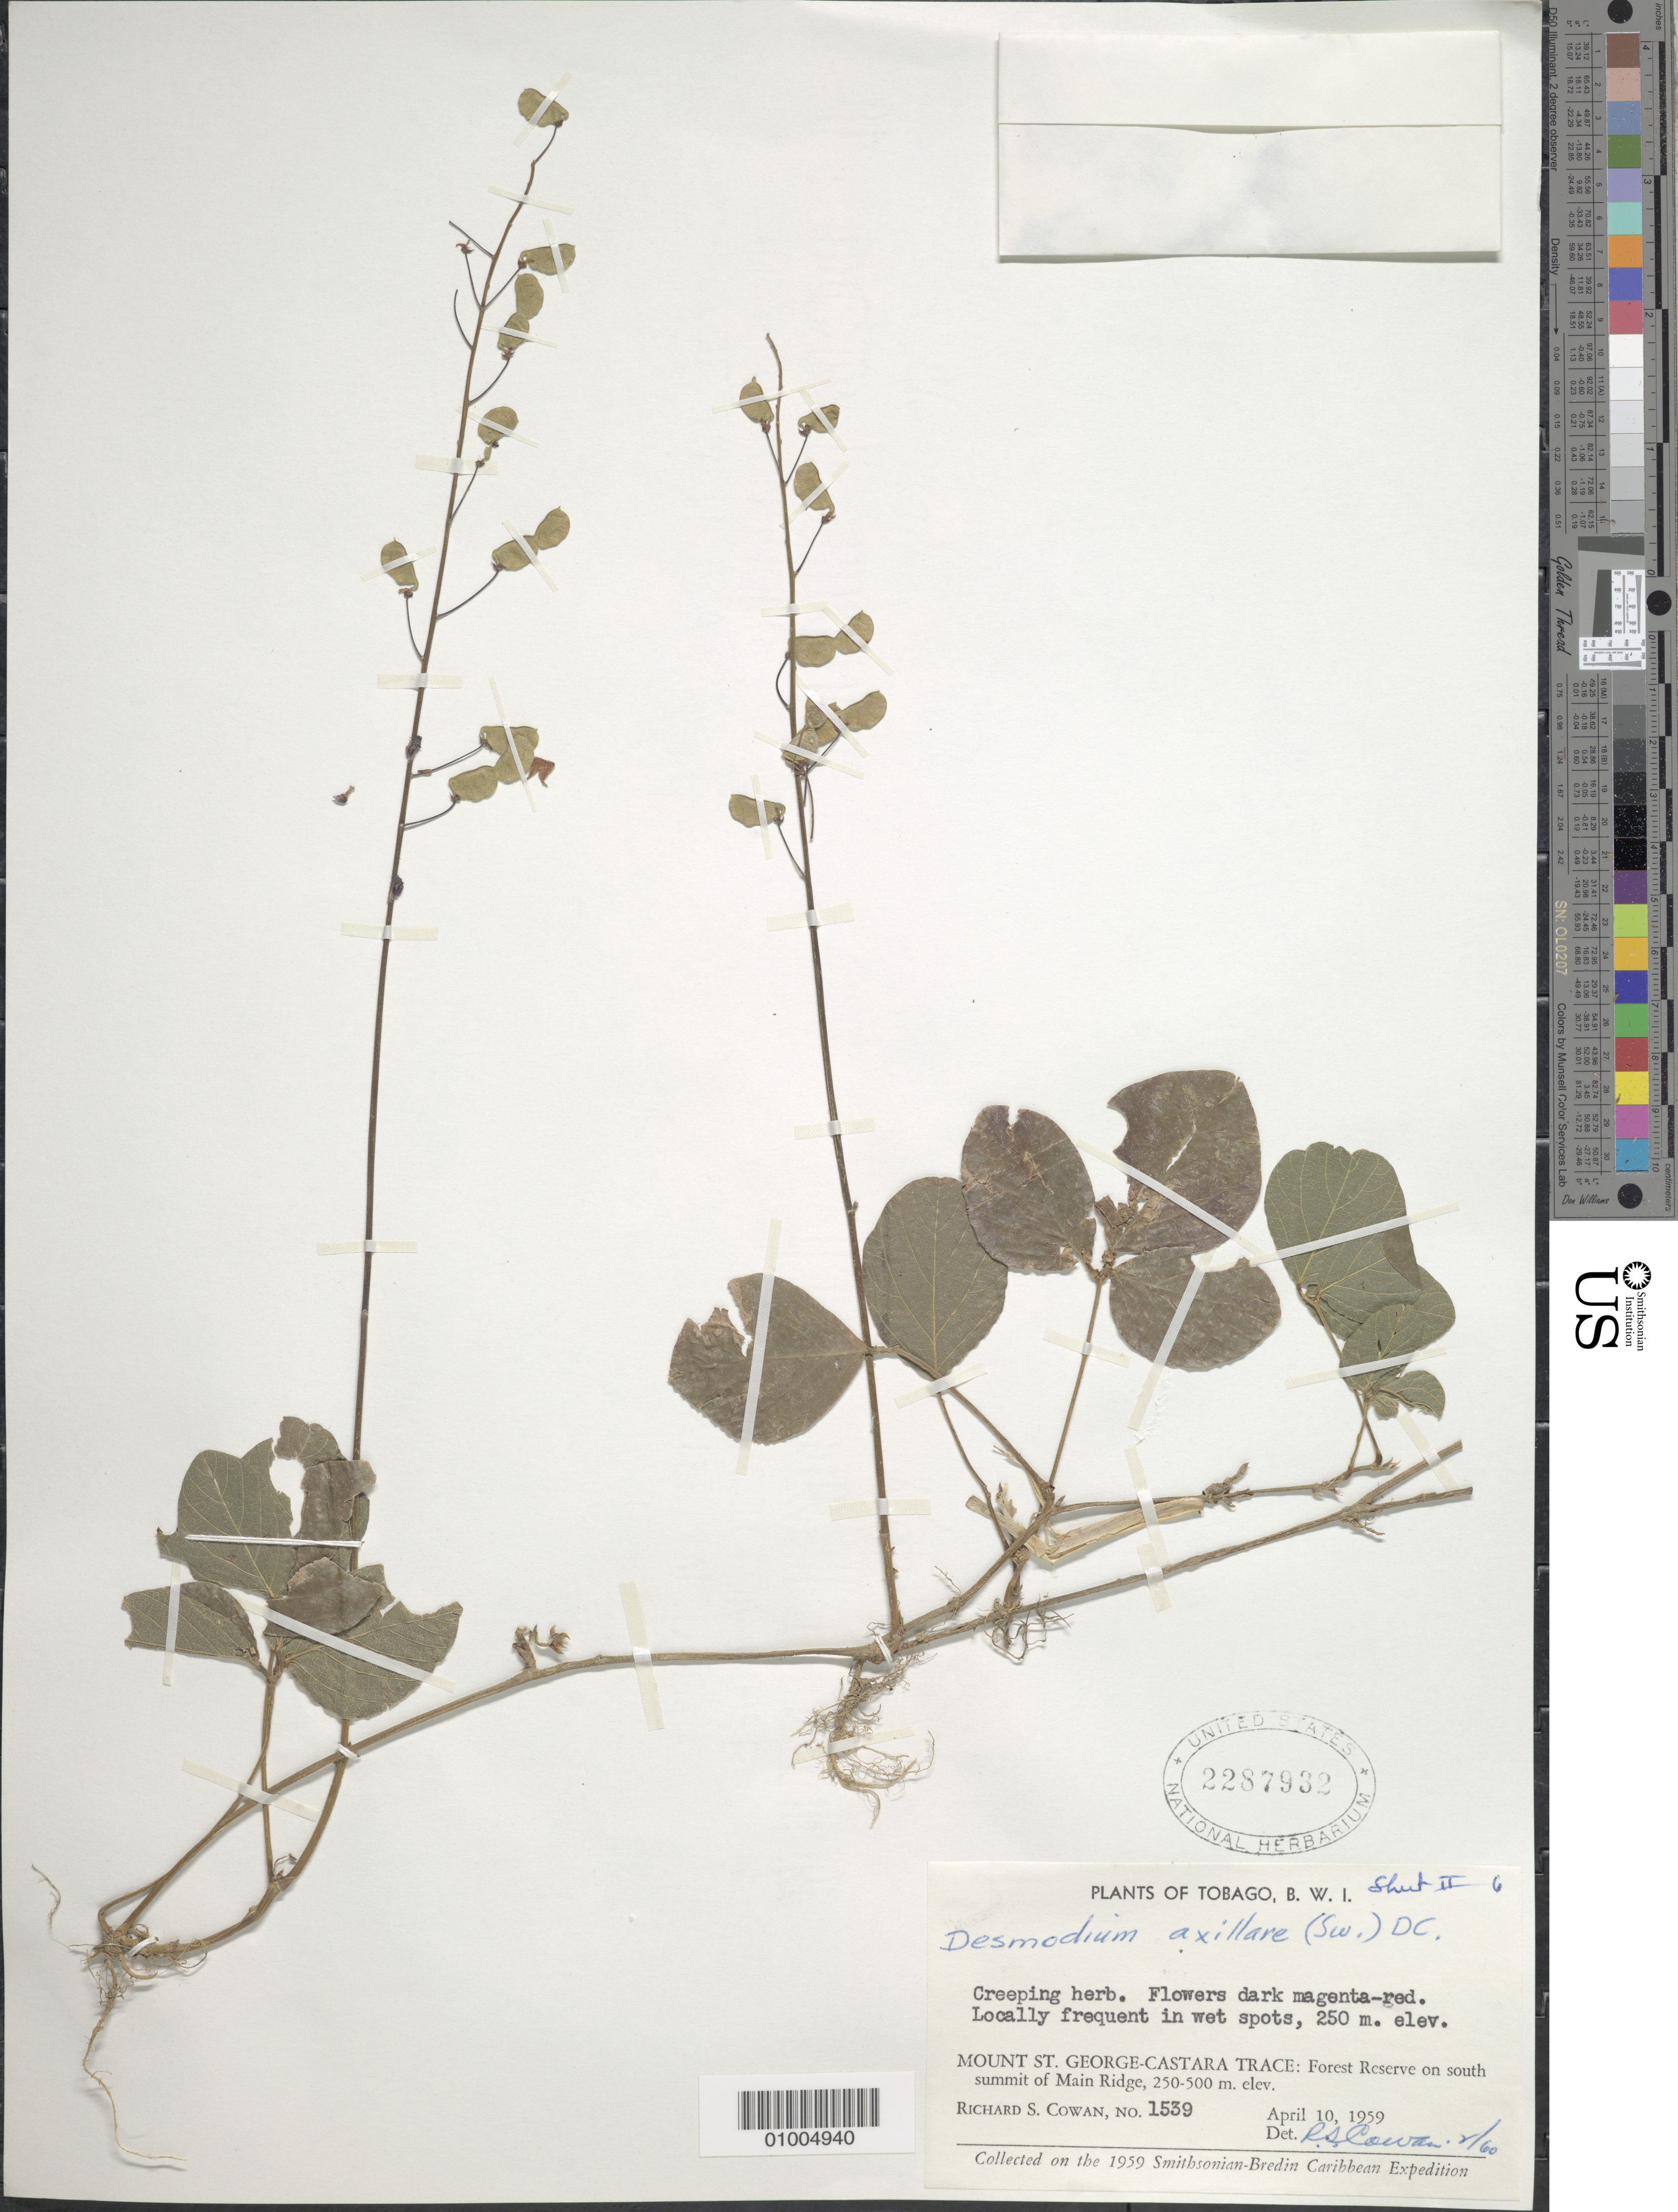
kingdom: Plantae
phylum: Tracheophyta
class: Magnoliopsida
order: Fabales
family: Fabaceae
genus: Desmodium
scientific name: Desmodium axillare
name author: (Sw.) DC.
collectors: R. S. Cowan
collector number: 1539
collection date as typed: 10 Apr 1959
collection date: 1959-04-10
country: Trinidad and Tobago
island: Tobago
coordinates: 0 N, 0 E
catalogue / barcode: US 2287932